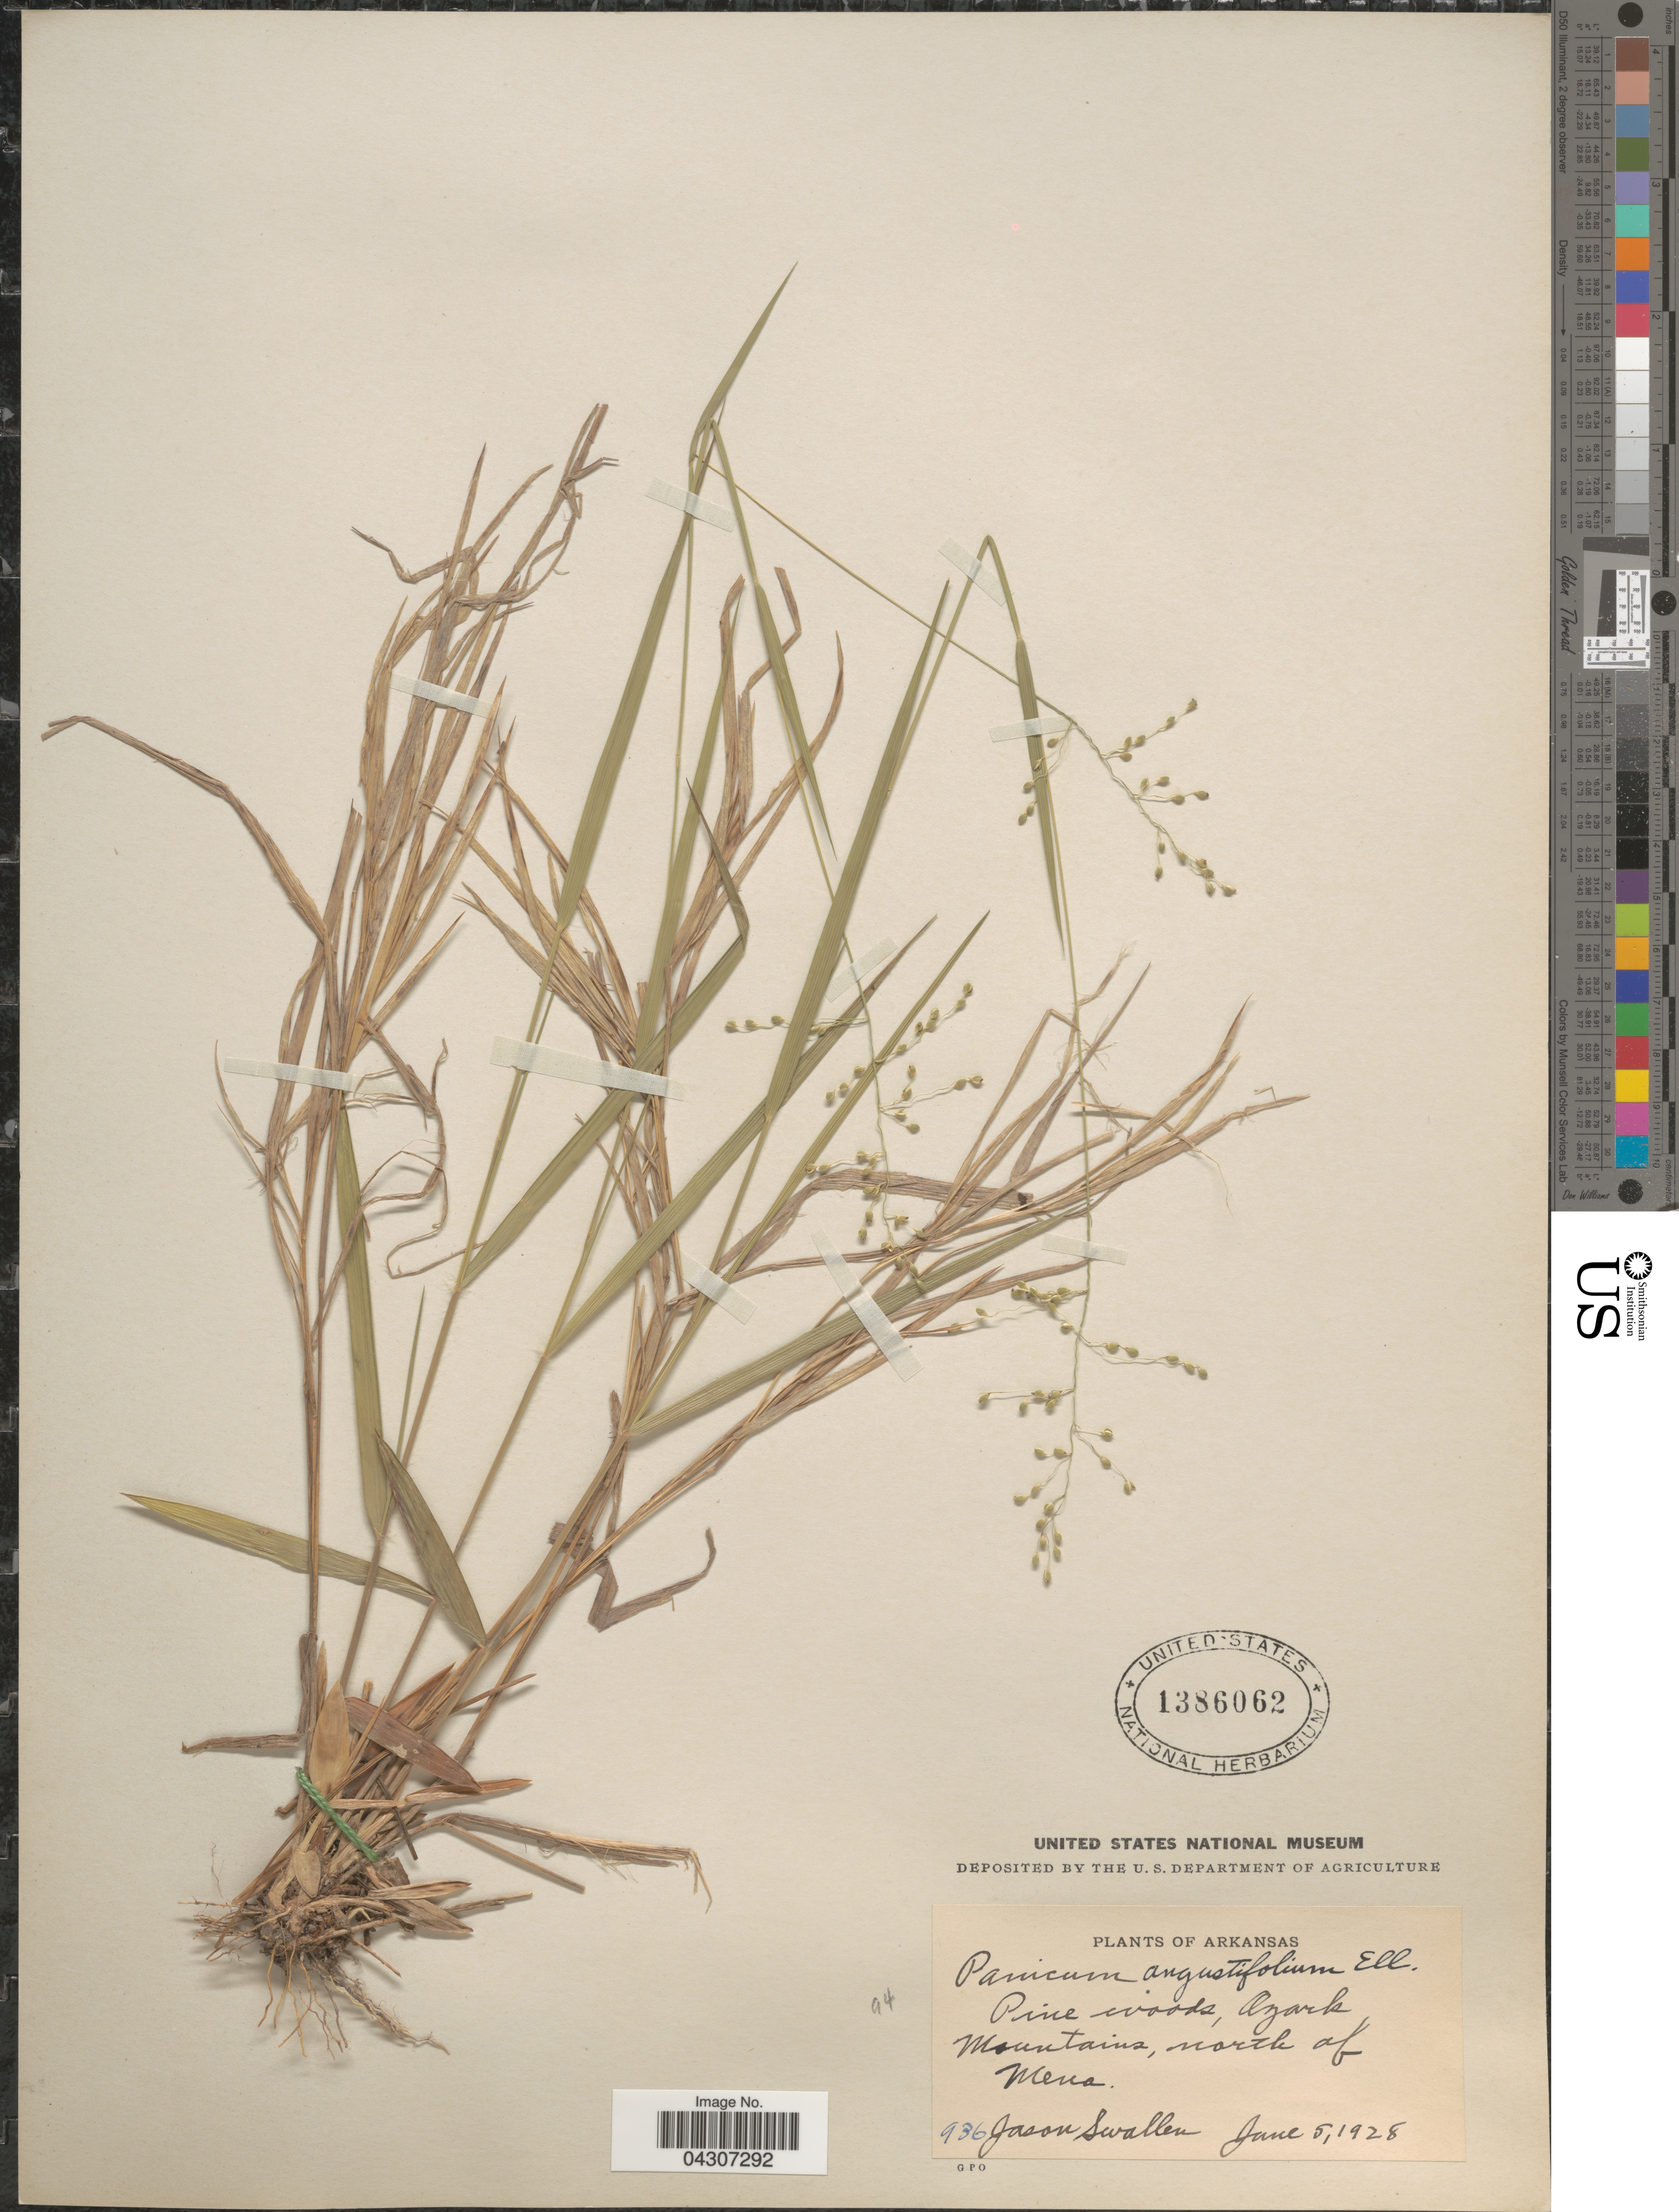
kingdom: Plantae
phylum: Tracheophyta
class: Liliopsida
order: Poales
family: Poaceae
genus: Dichanthelium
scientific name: Dichanthelium aciculare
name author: (Desv. ex Poir.) Gould & C.A. Clark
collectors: J. R. Swallen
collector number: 936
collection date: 1928-06-05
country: United States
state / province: Arkansas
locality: Pine woods, Ozark Mountains, north of Mena.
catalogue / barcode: US 1386062